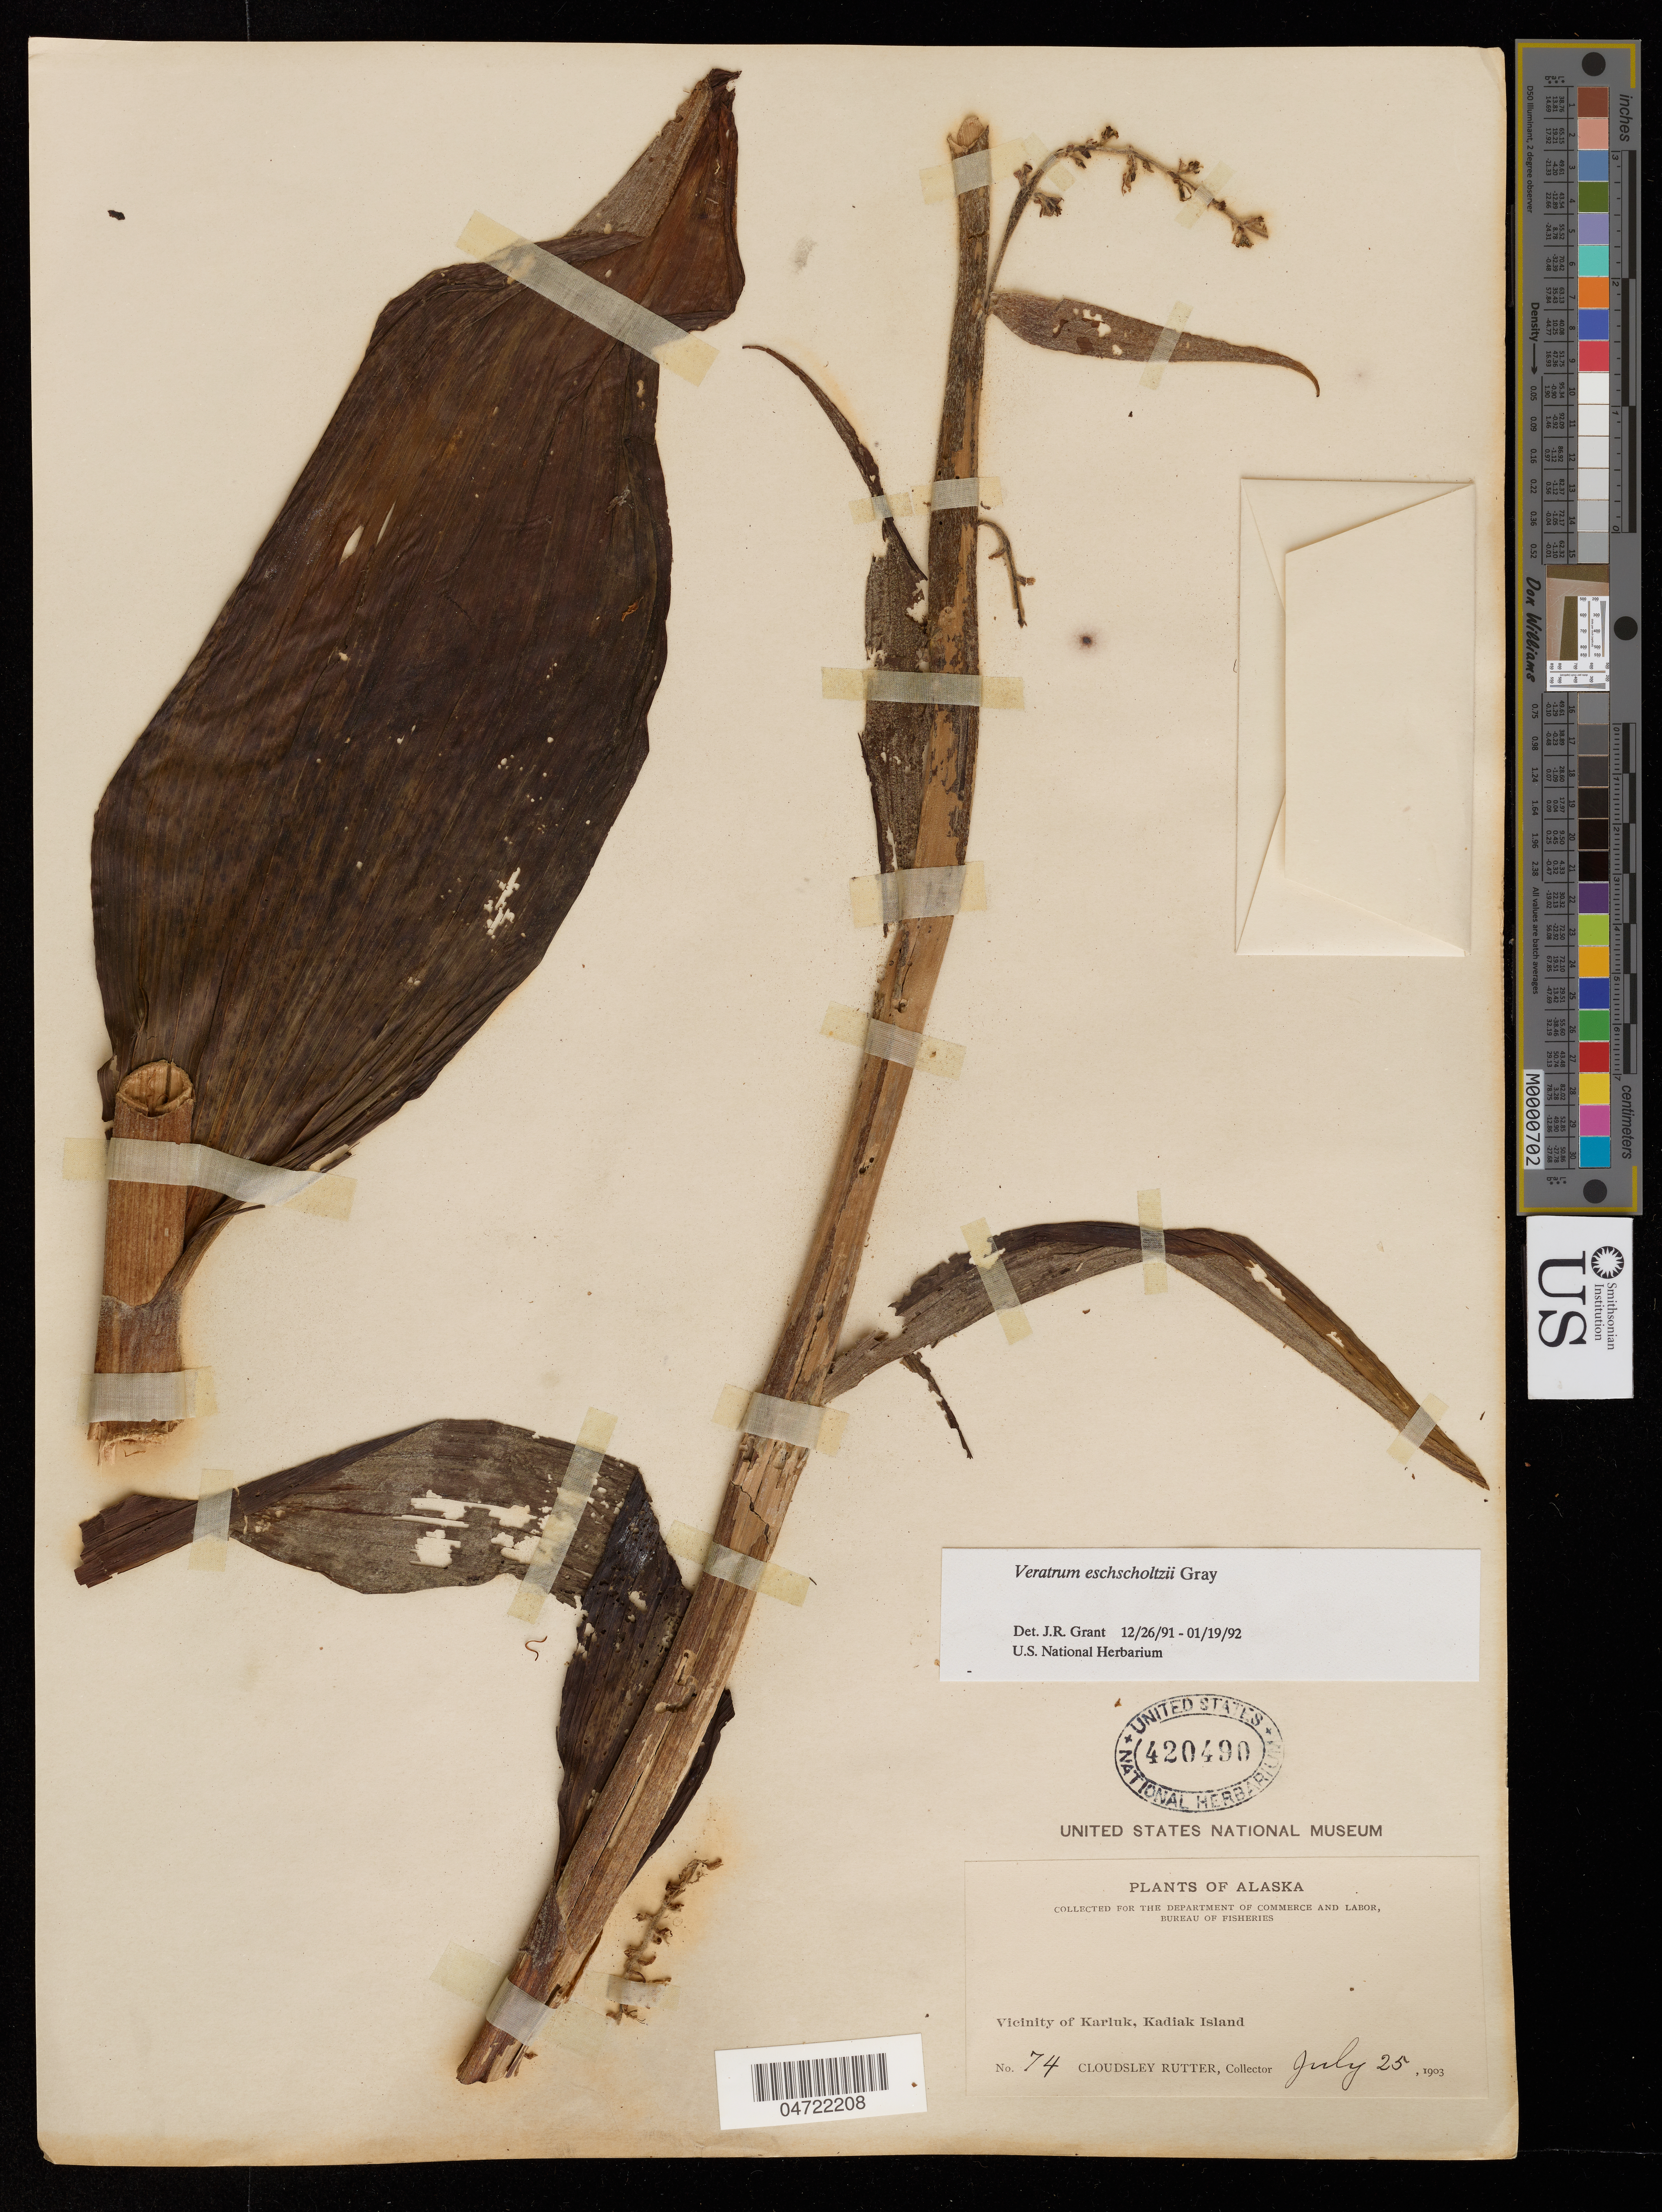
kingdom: Plantae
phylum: Tracheophyta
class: Liliopsida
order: Liliales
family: Melanthiaceae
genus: Veratrum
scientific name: Veratrum eschscholtzii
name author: A. Gray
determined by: Grant, J. R., (SWITZERLAND)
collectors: C. Rutter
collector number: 74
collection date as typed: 25 Jul 1903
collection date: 1903-07-25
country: United States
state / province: Alaska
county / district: Kodiak Island Borough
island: Kodiak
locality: Karluk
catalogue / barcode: US 420490